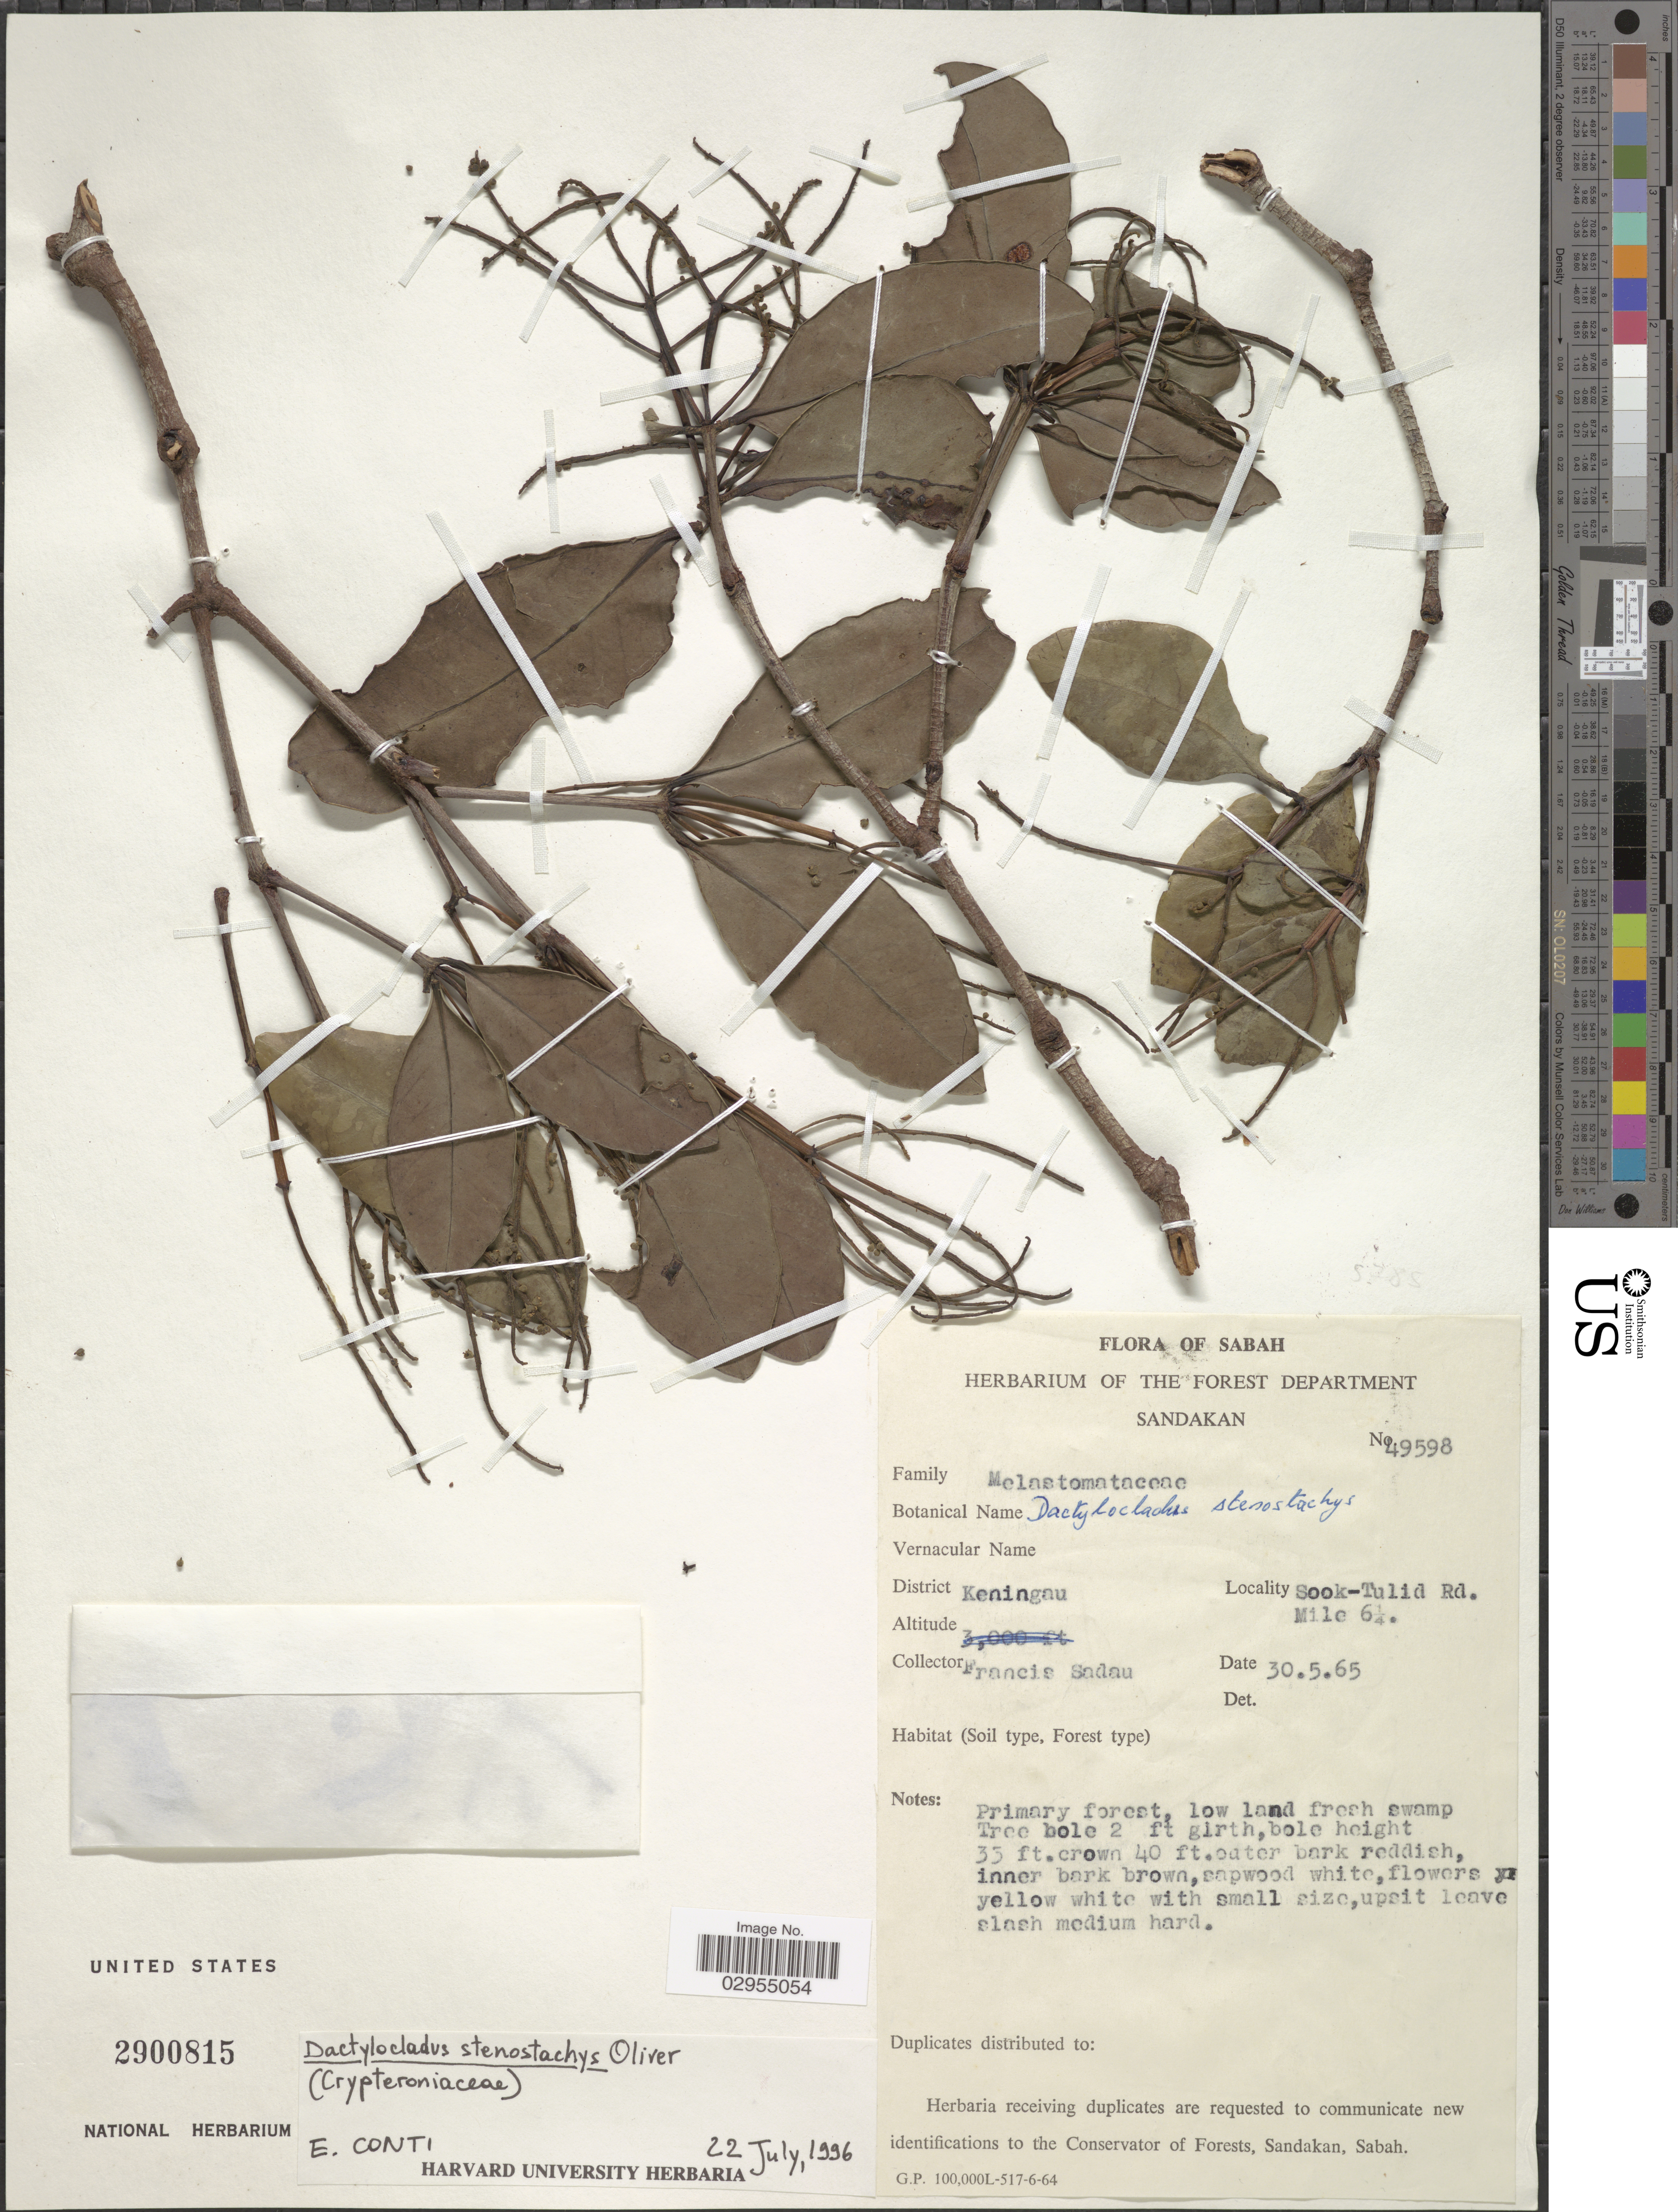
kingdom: Plantae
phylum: Tracheophyta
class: Magnoliopsida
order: Myrtales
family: Crypteroniaceae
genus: Dactylocladus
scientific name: Dactylocladus stenostachys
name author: Oliv.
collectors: F. Sadau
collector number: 49598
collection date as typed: Transcribed d/m/y: 30/5/65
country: Malaysia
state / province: Sabah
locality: District Keningau, Sook-Tulid Rd. Mile 6¼.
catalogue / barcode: US 2900815